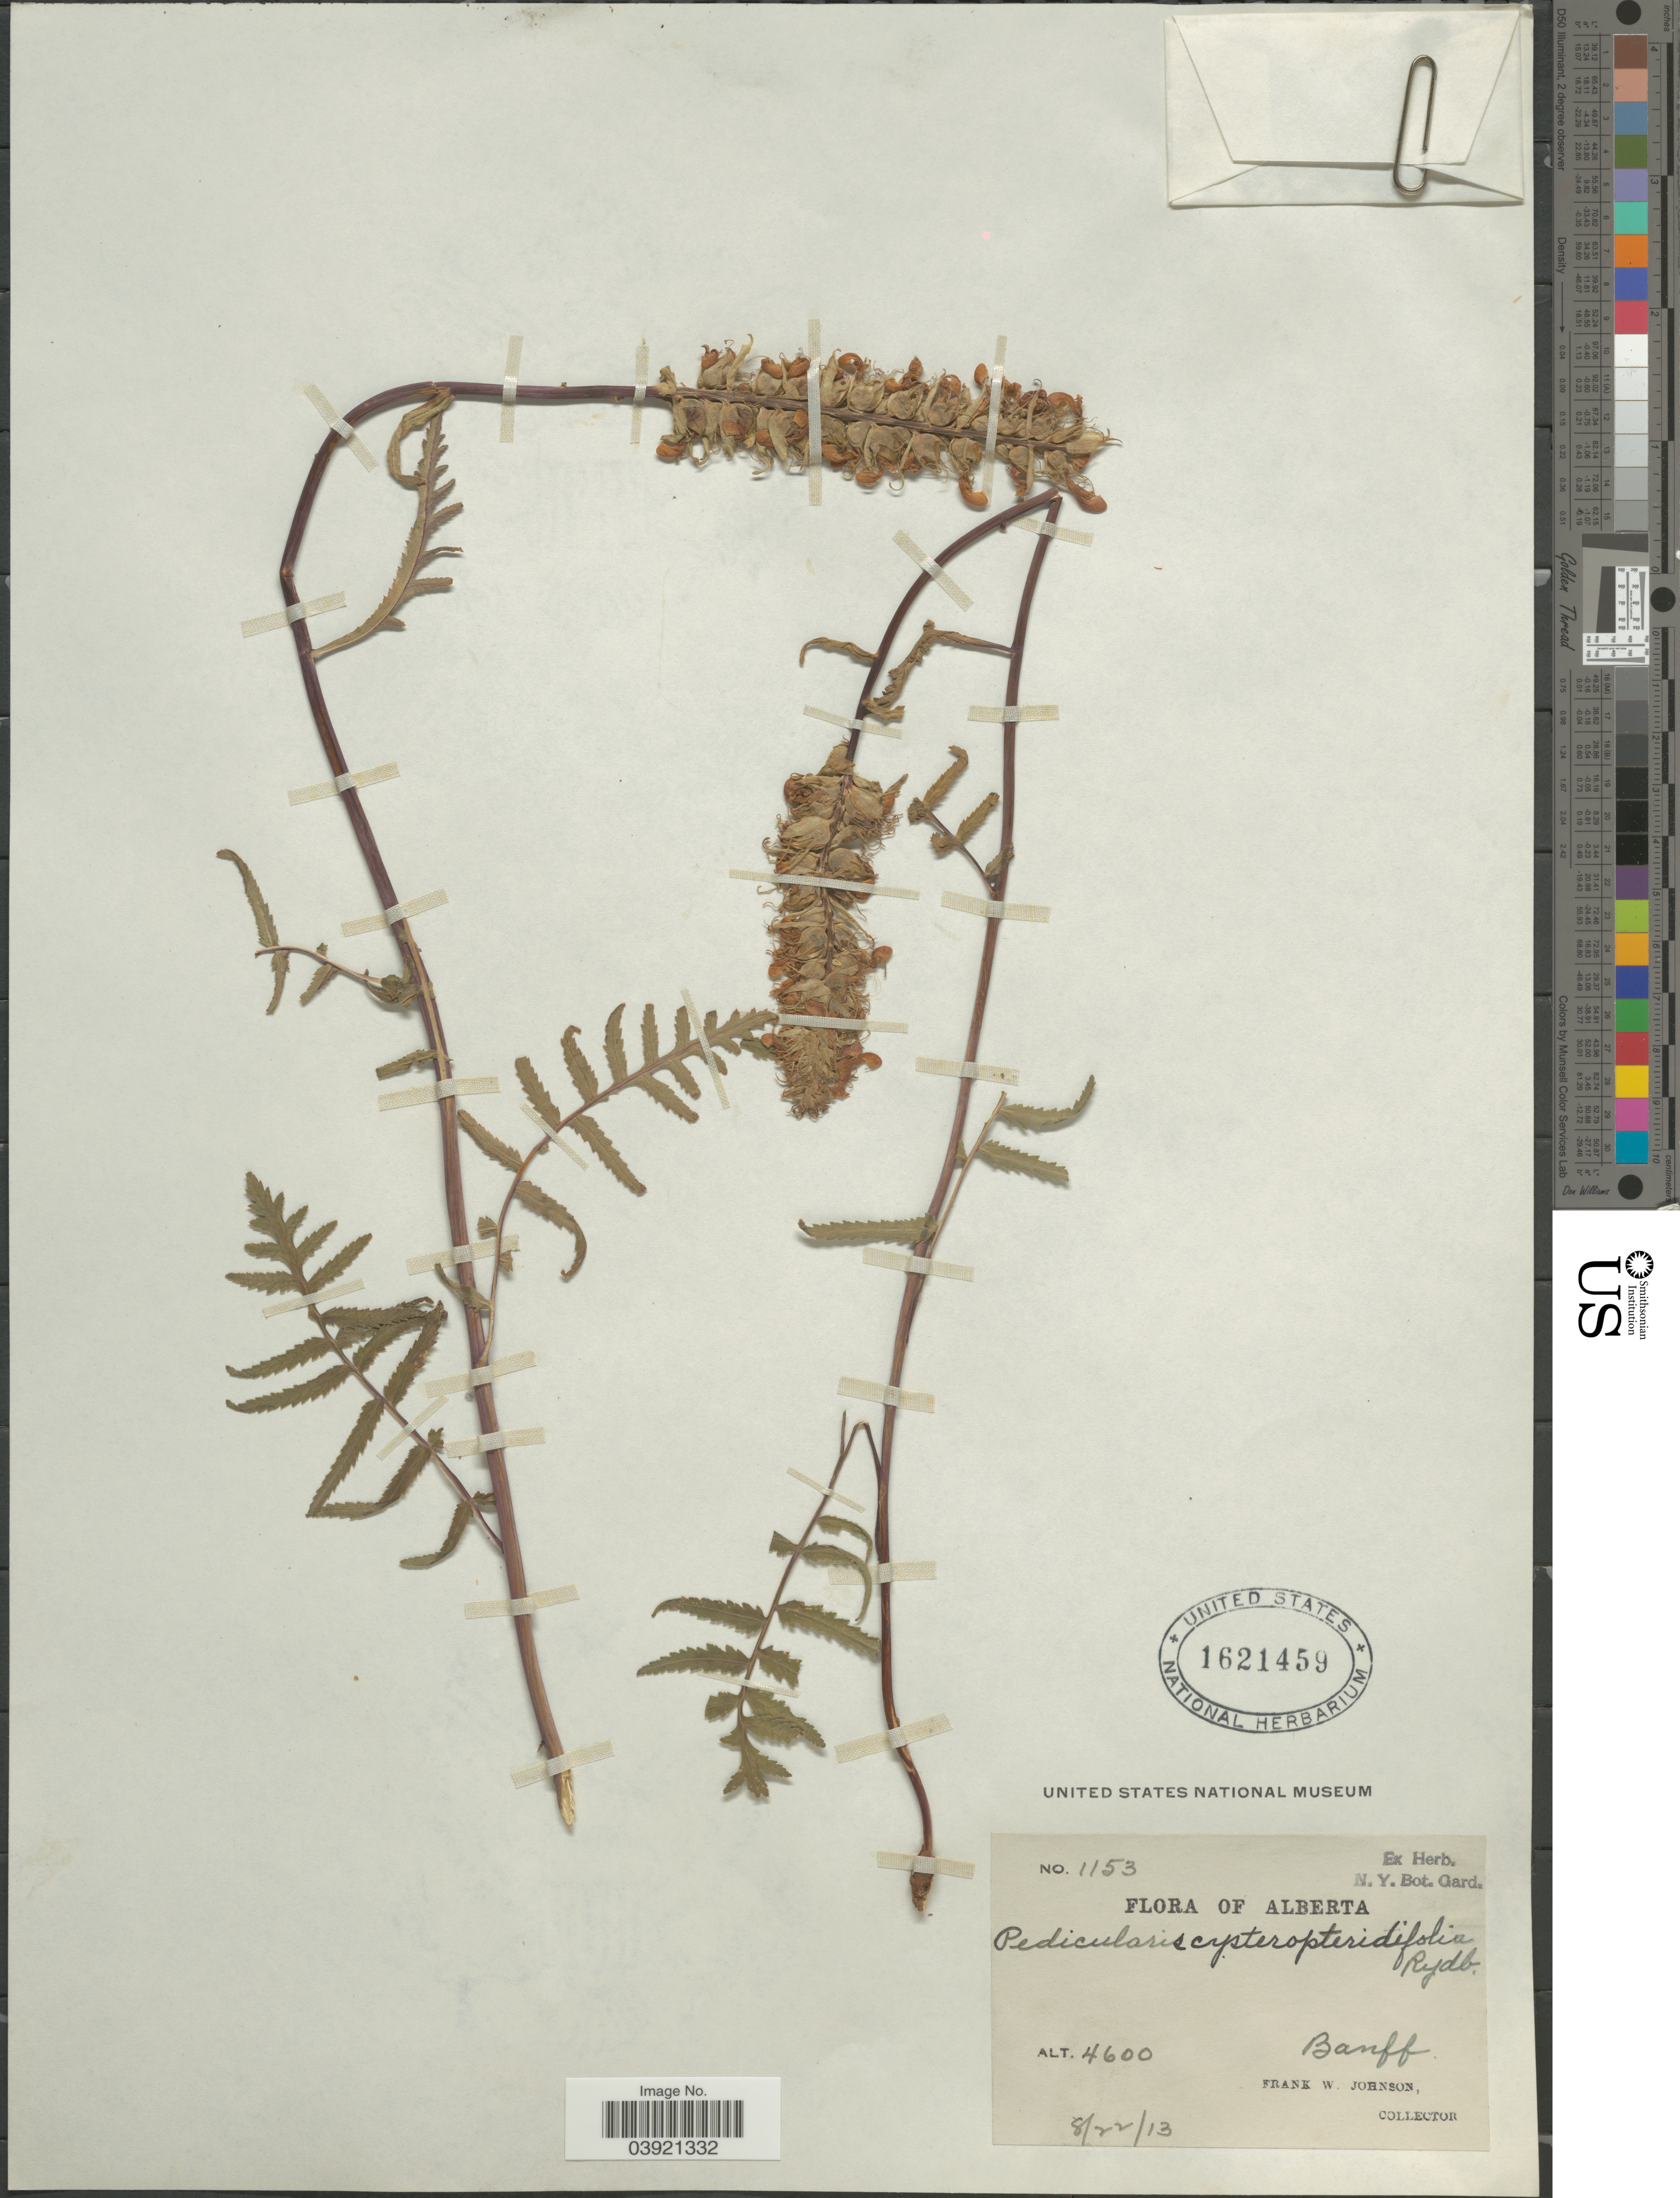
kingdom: Plantae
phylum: Tracheophyta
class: Magnoliopsida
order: Lamiales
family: Orobanchaceae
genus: Pedicularis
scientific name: Pedicularis bracteosa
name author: Benth.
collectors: F. W. Johnson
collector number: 1153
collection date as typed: Transcribed d/m/y: 22/8/13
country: Canada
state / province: Alberta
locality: Banff.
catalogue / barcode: US 1621459